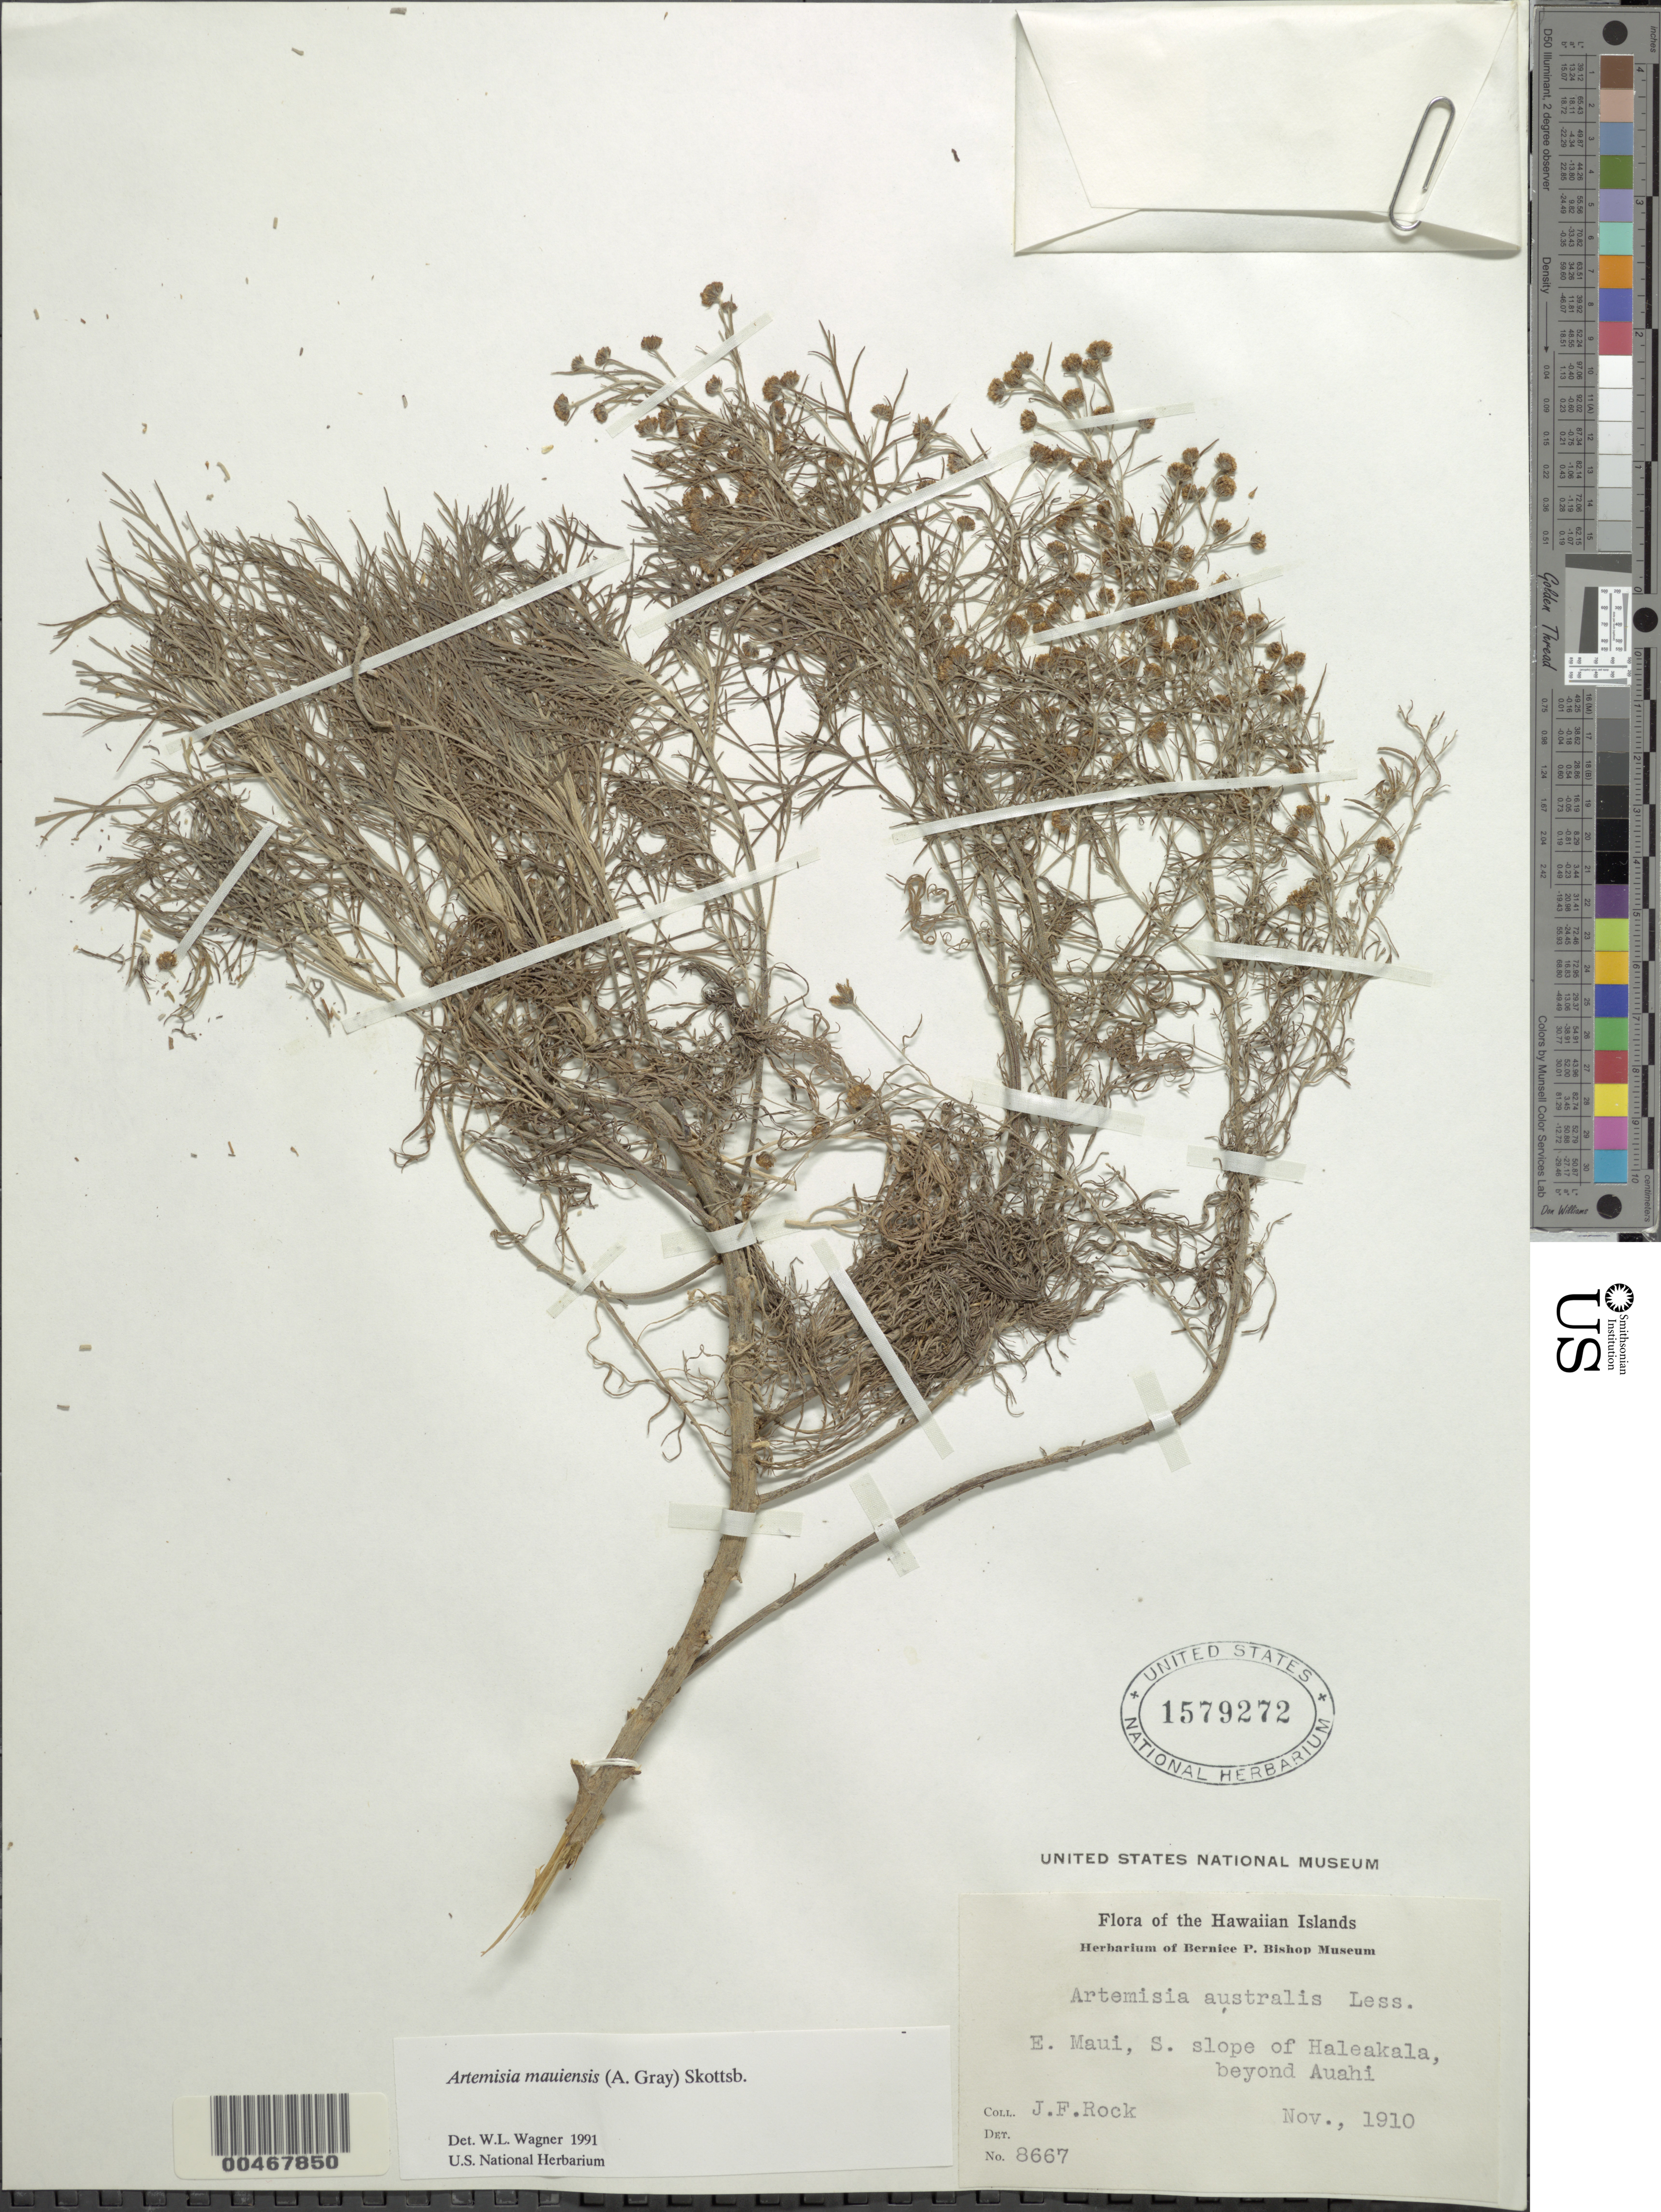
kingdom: Plantae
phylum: Tracheophyta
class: Magnoliopsida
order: Asterales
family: Asteraceae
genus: Artemisia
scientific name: Artemisia mauiensis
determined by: Wagner, W. L., (BOT), Smithsonian Institution - National Museum of Natural History (UNITED STATES)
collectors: J. F. Rock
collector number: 8667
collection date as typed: Nov 1910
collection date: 1910-11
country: United States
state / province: Hawaii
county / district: Maui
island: Maui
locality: E Maui. S slope of Haleakala, beyond Auahi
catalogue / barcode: US 1579272